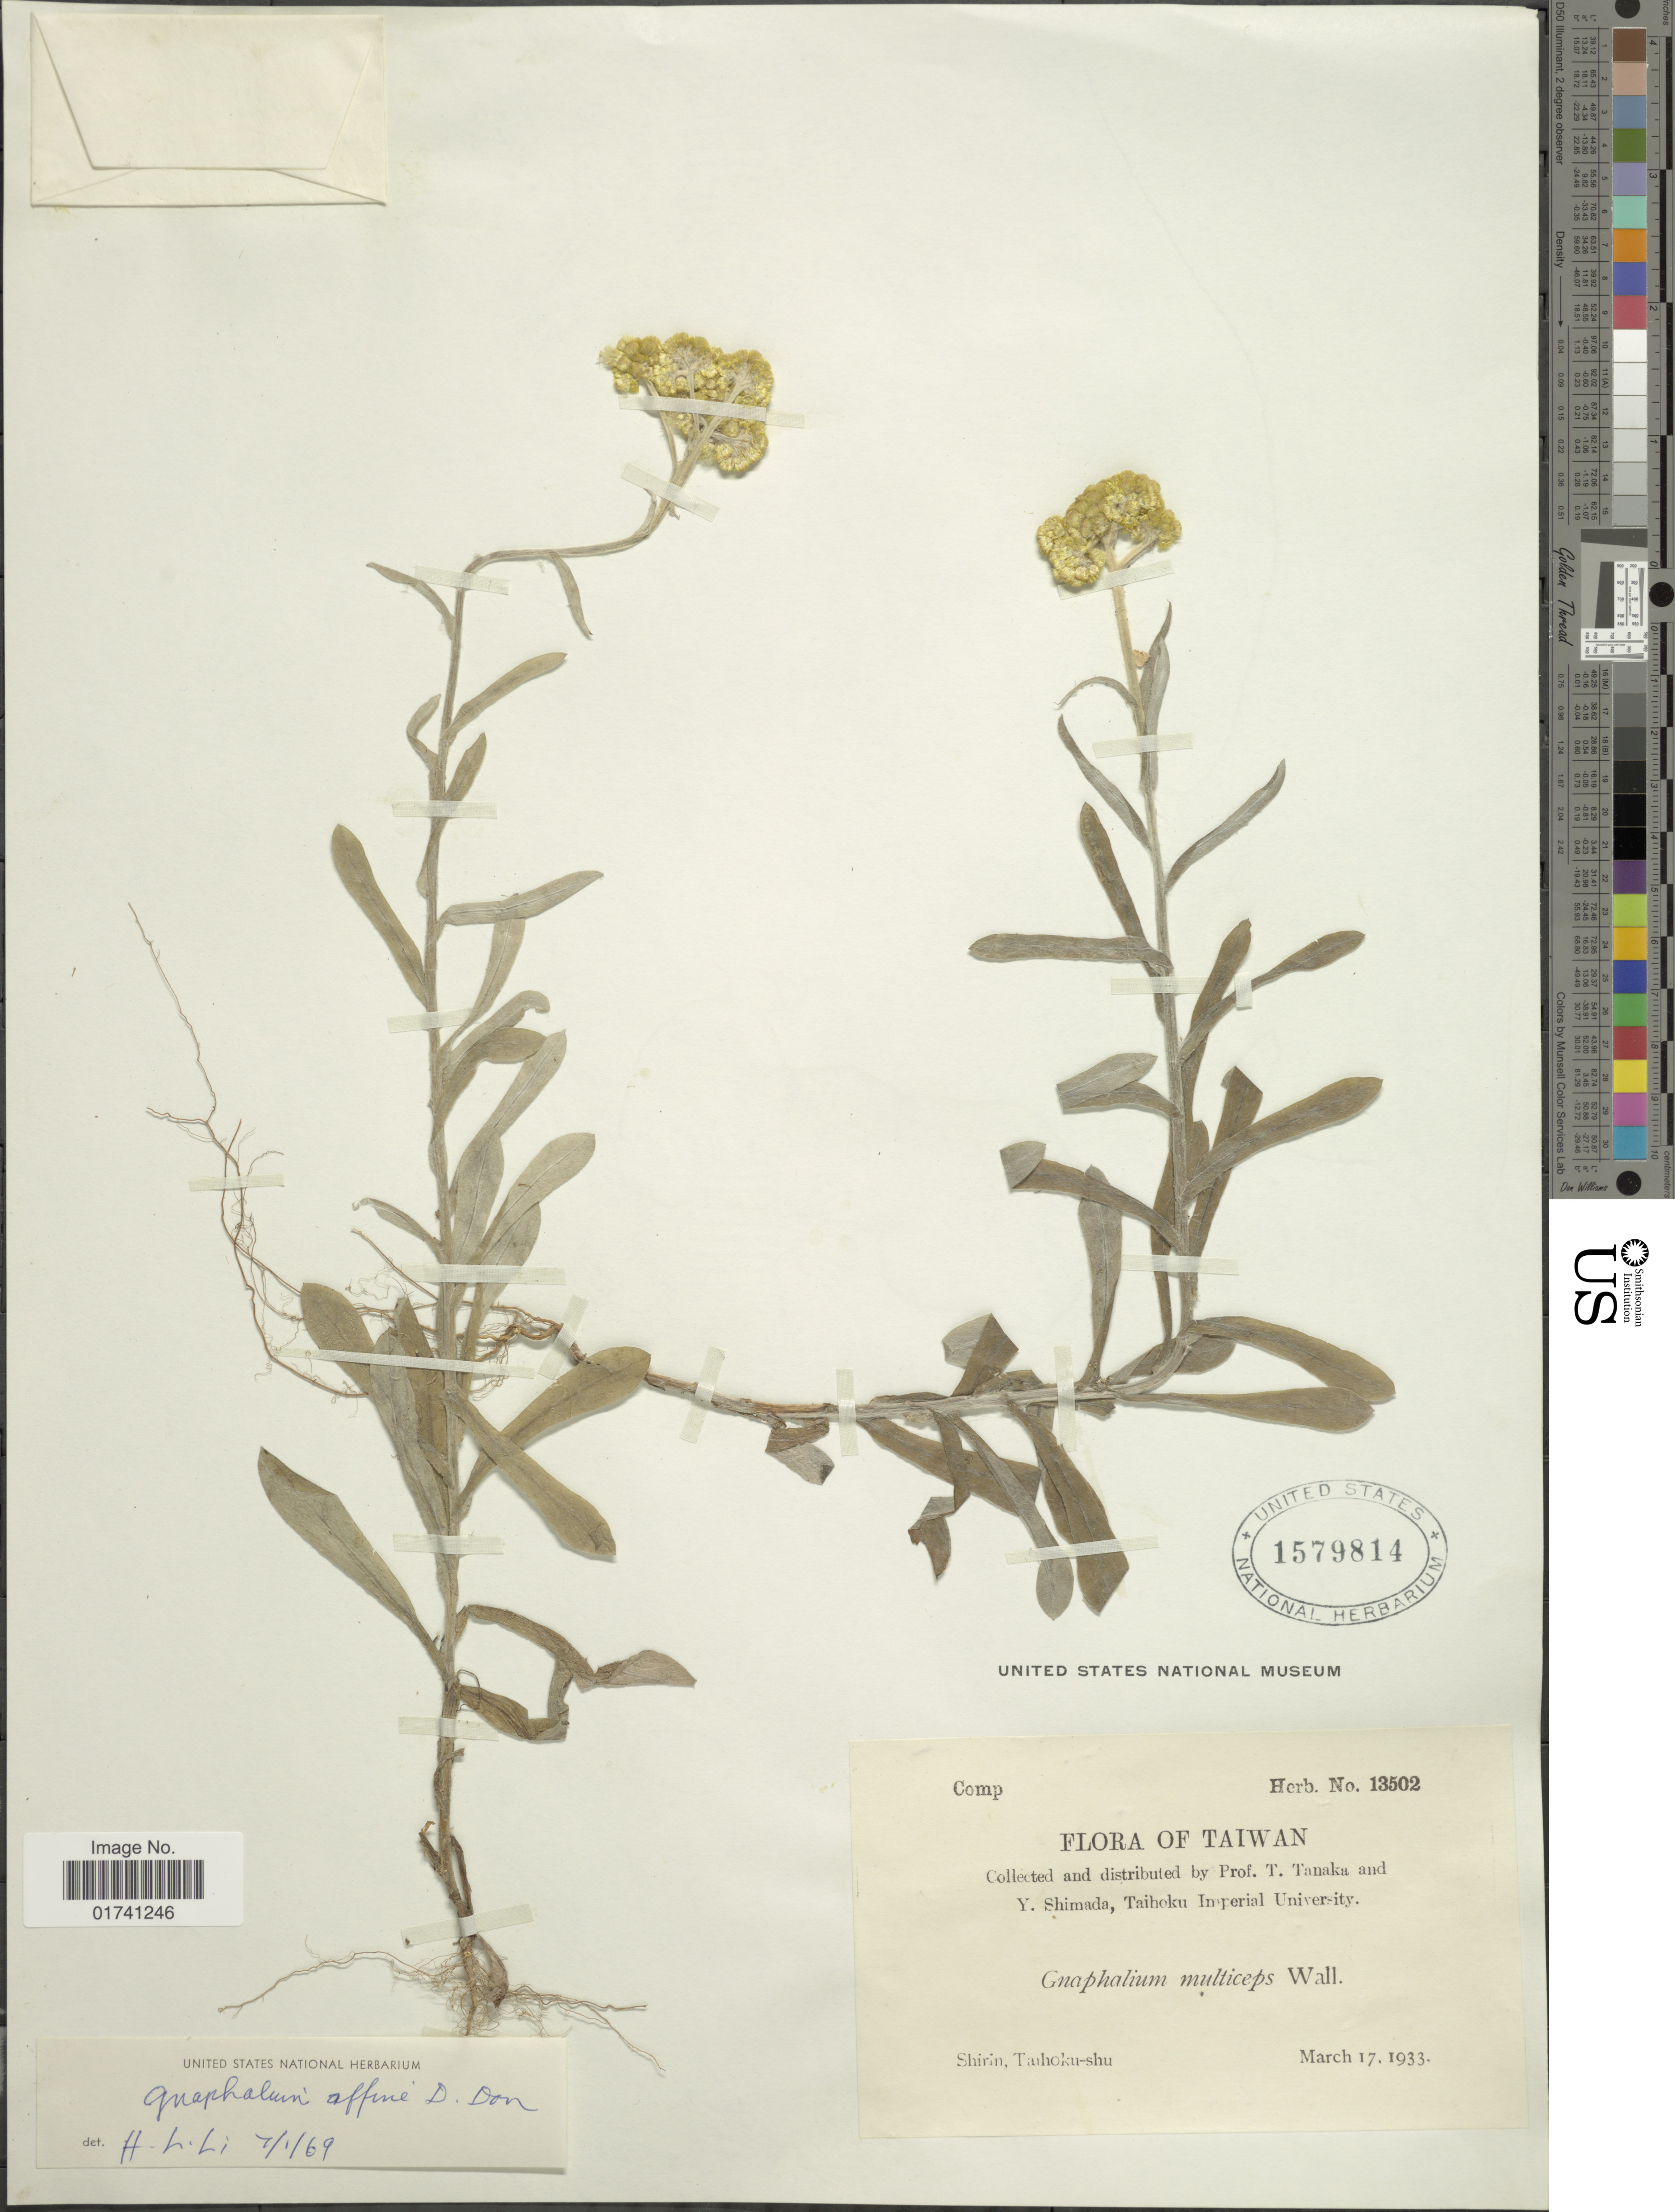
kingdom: Plantae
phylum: Tracheophyta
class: Magnoliopsida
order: Asterales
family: Asteraceae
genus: Laphangium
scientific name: Laphangium affine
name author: (D. Don) Tzvelev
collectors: T. Tanaka & Y. Shimada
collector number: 13502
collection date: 1933-03-17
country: Taiwan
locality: Shirin. Taihoku-shu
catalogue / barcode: US 1579814